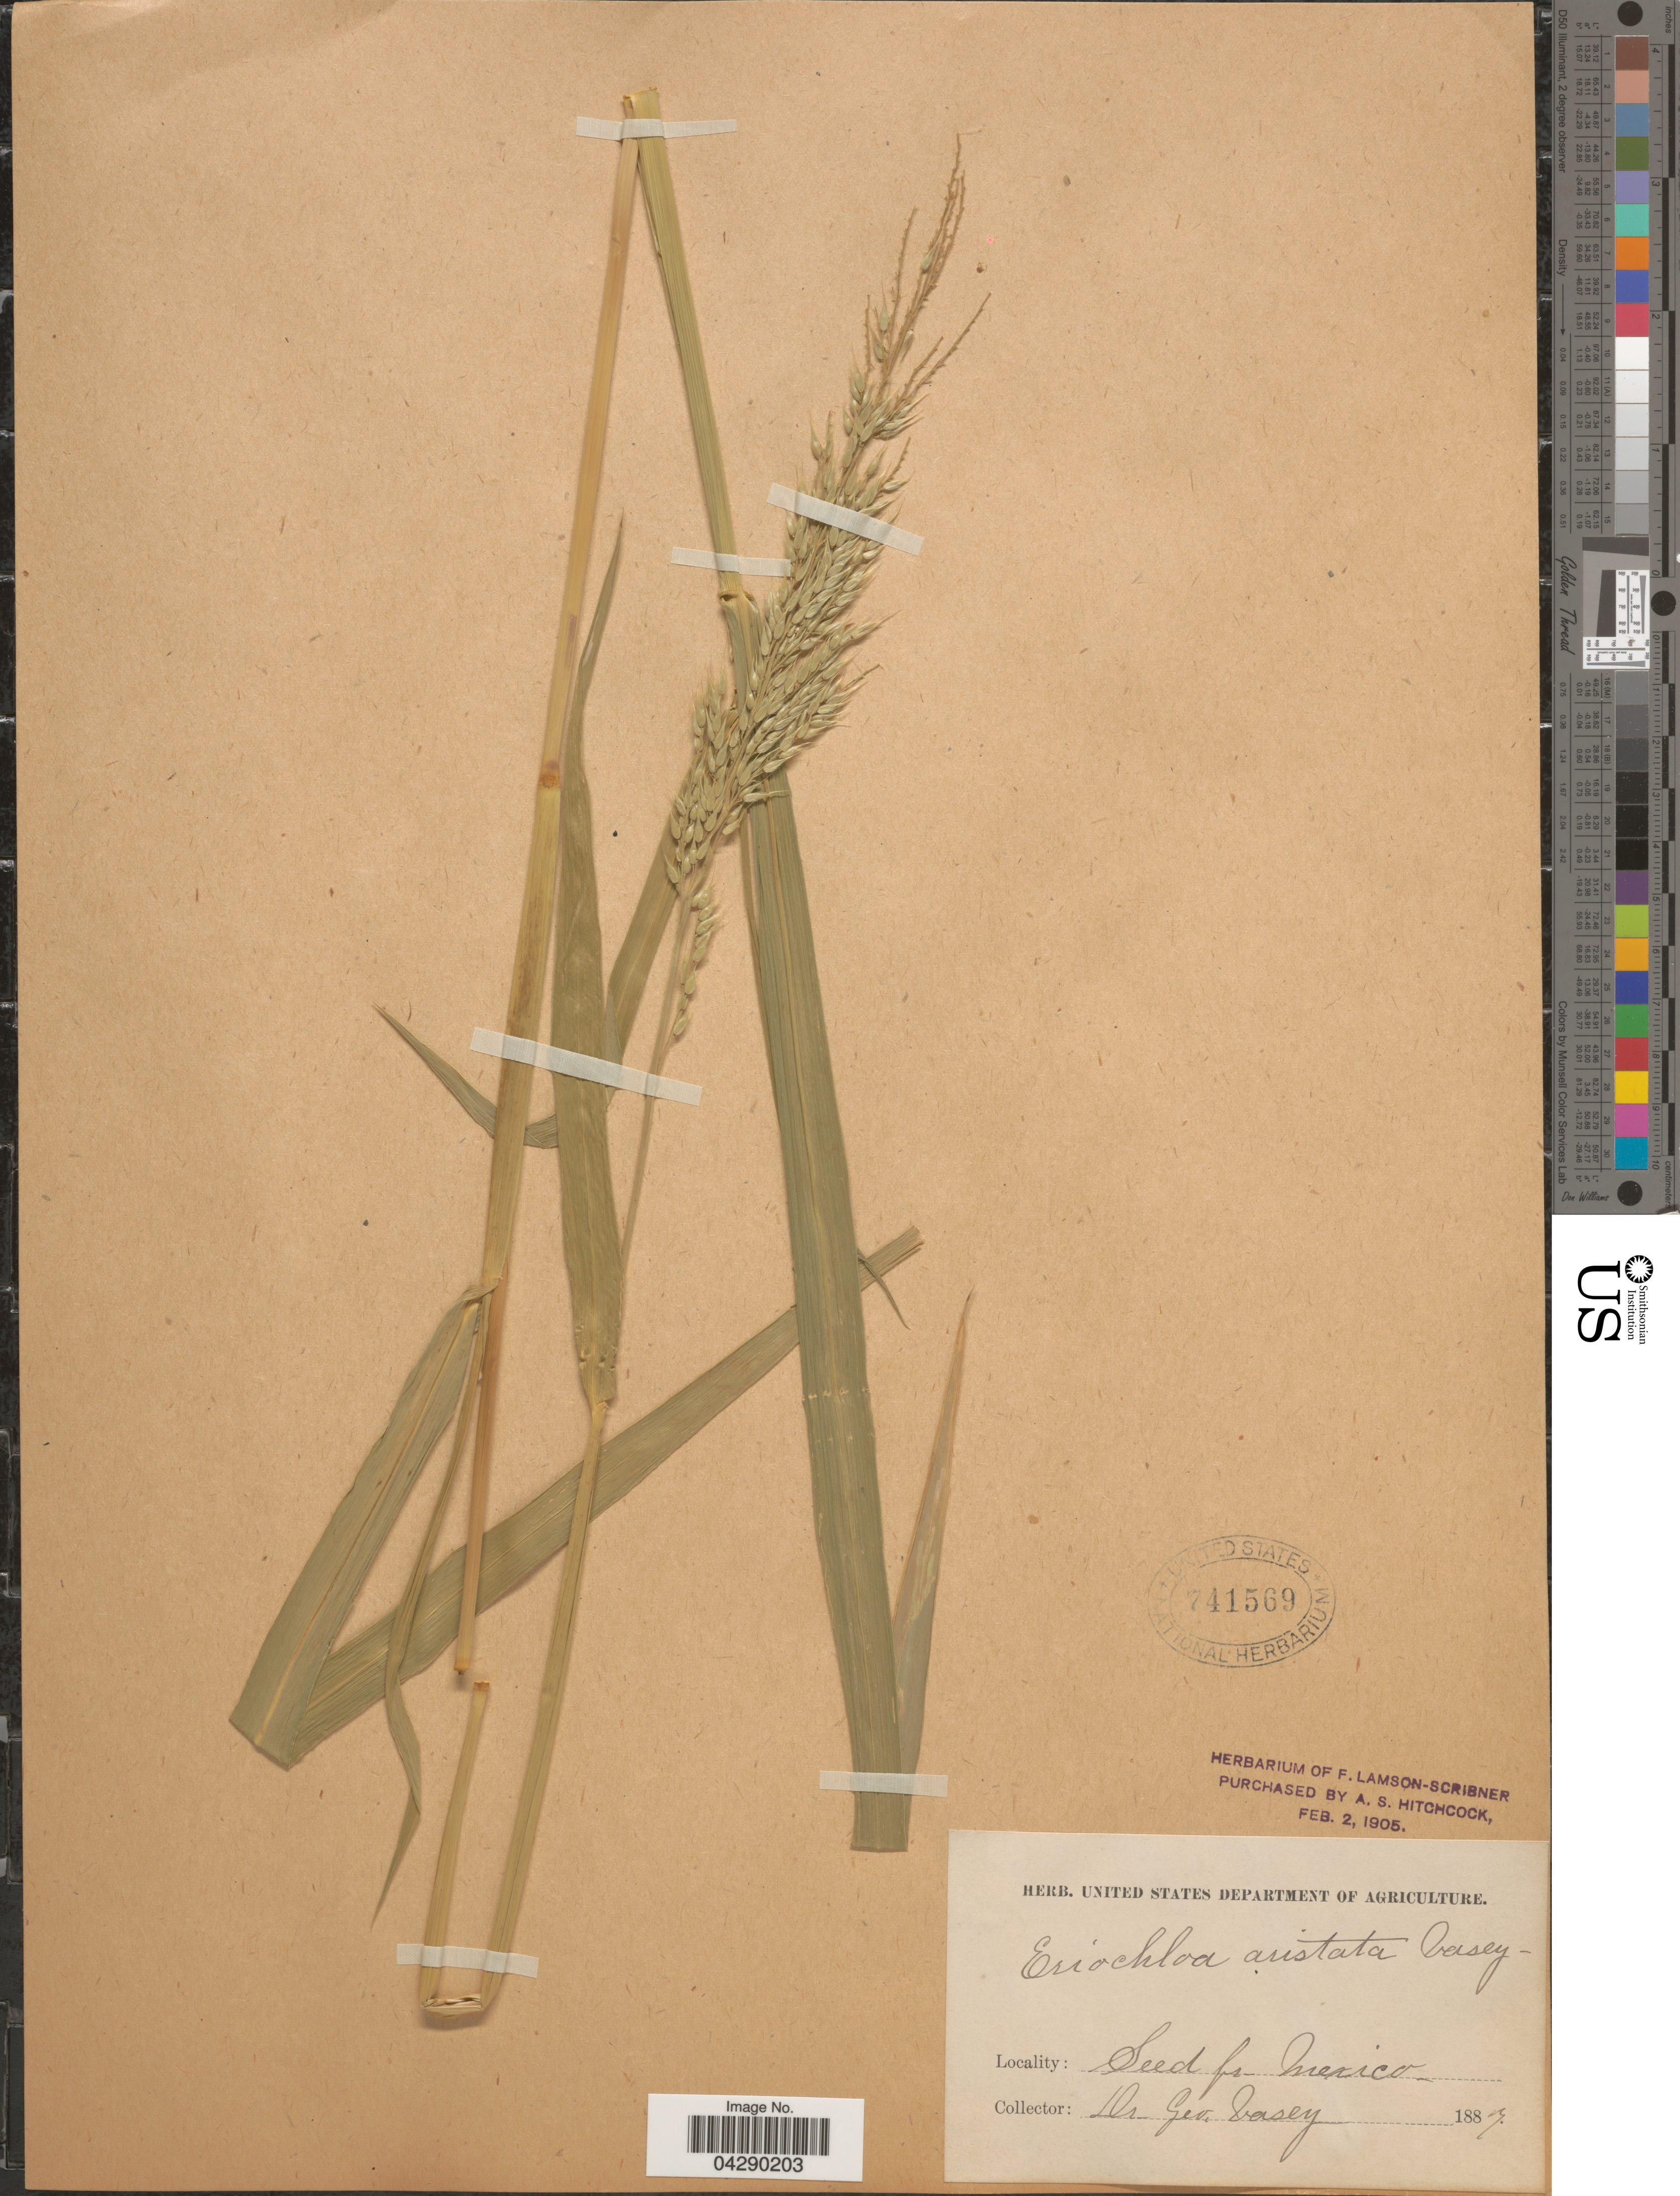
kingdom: Plantae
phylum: Tracheophyta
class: Liliopsida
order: Poales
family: Poaceae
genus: Eriochloa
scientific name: Eriochloa aristata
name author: Vasey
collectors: G. R. Vasey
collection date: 1887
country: Mexico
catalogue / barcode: US 741569